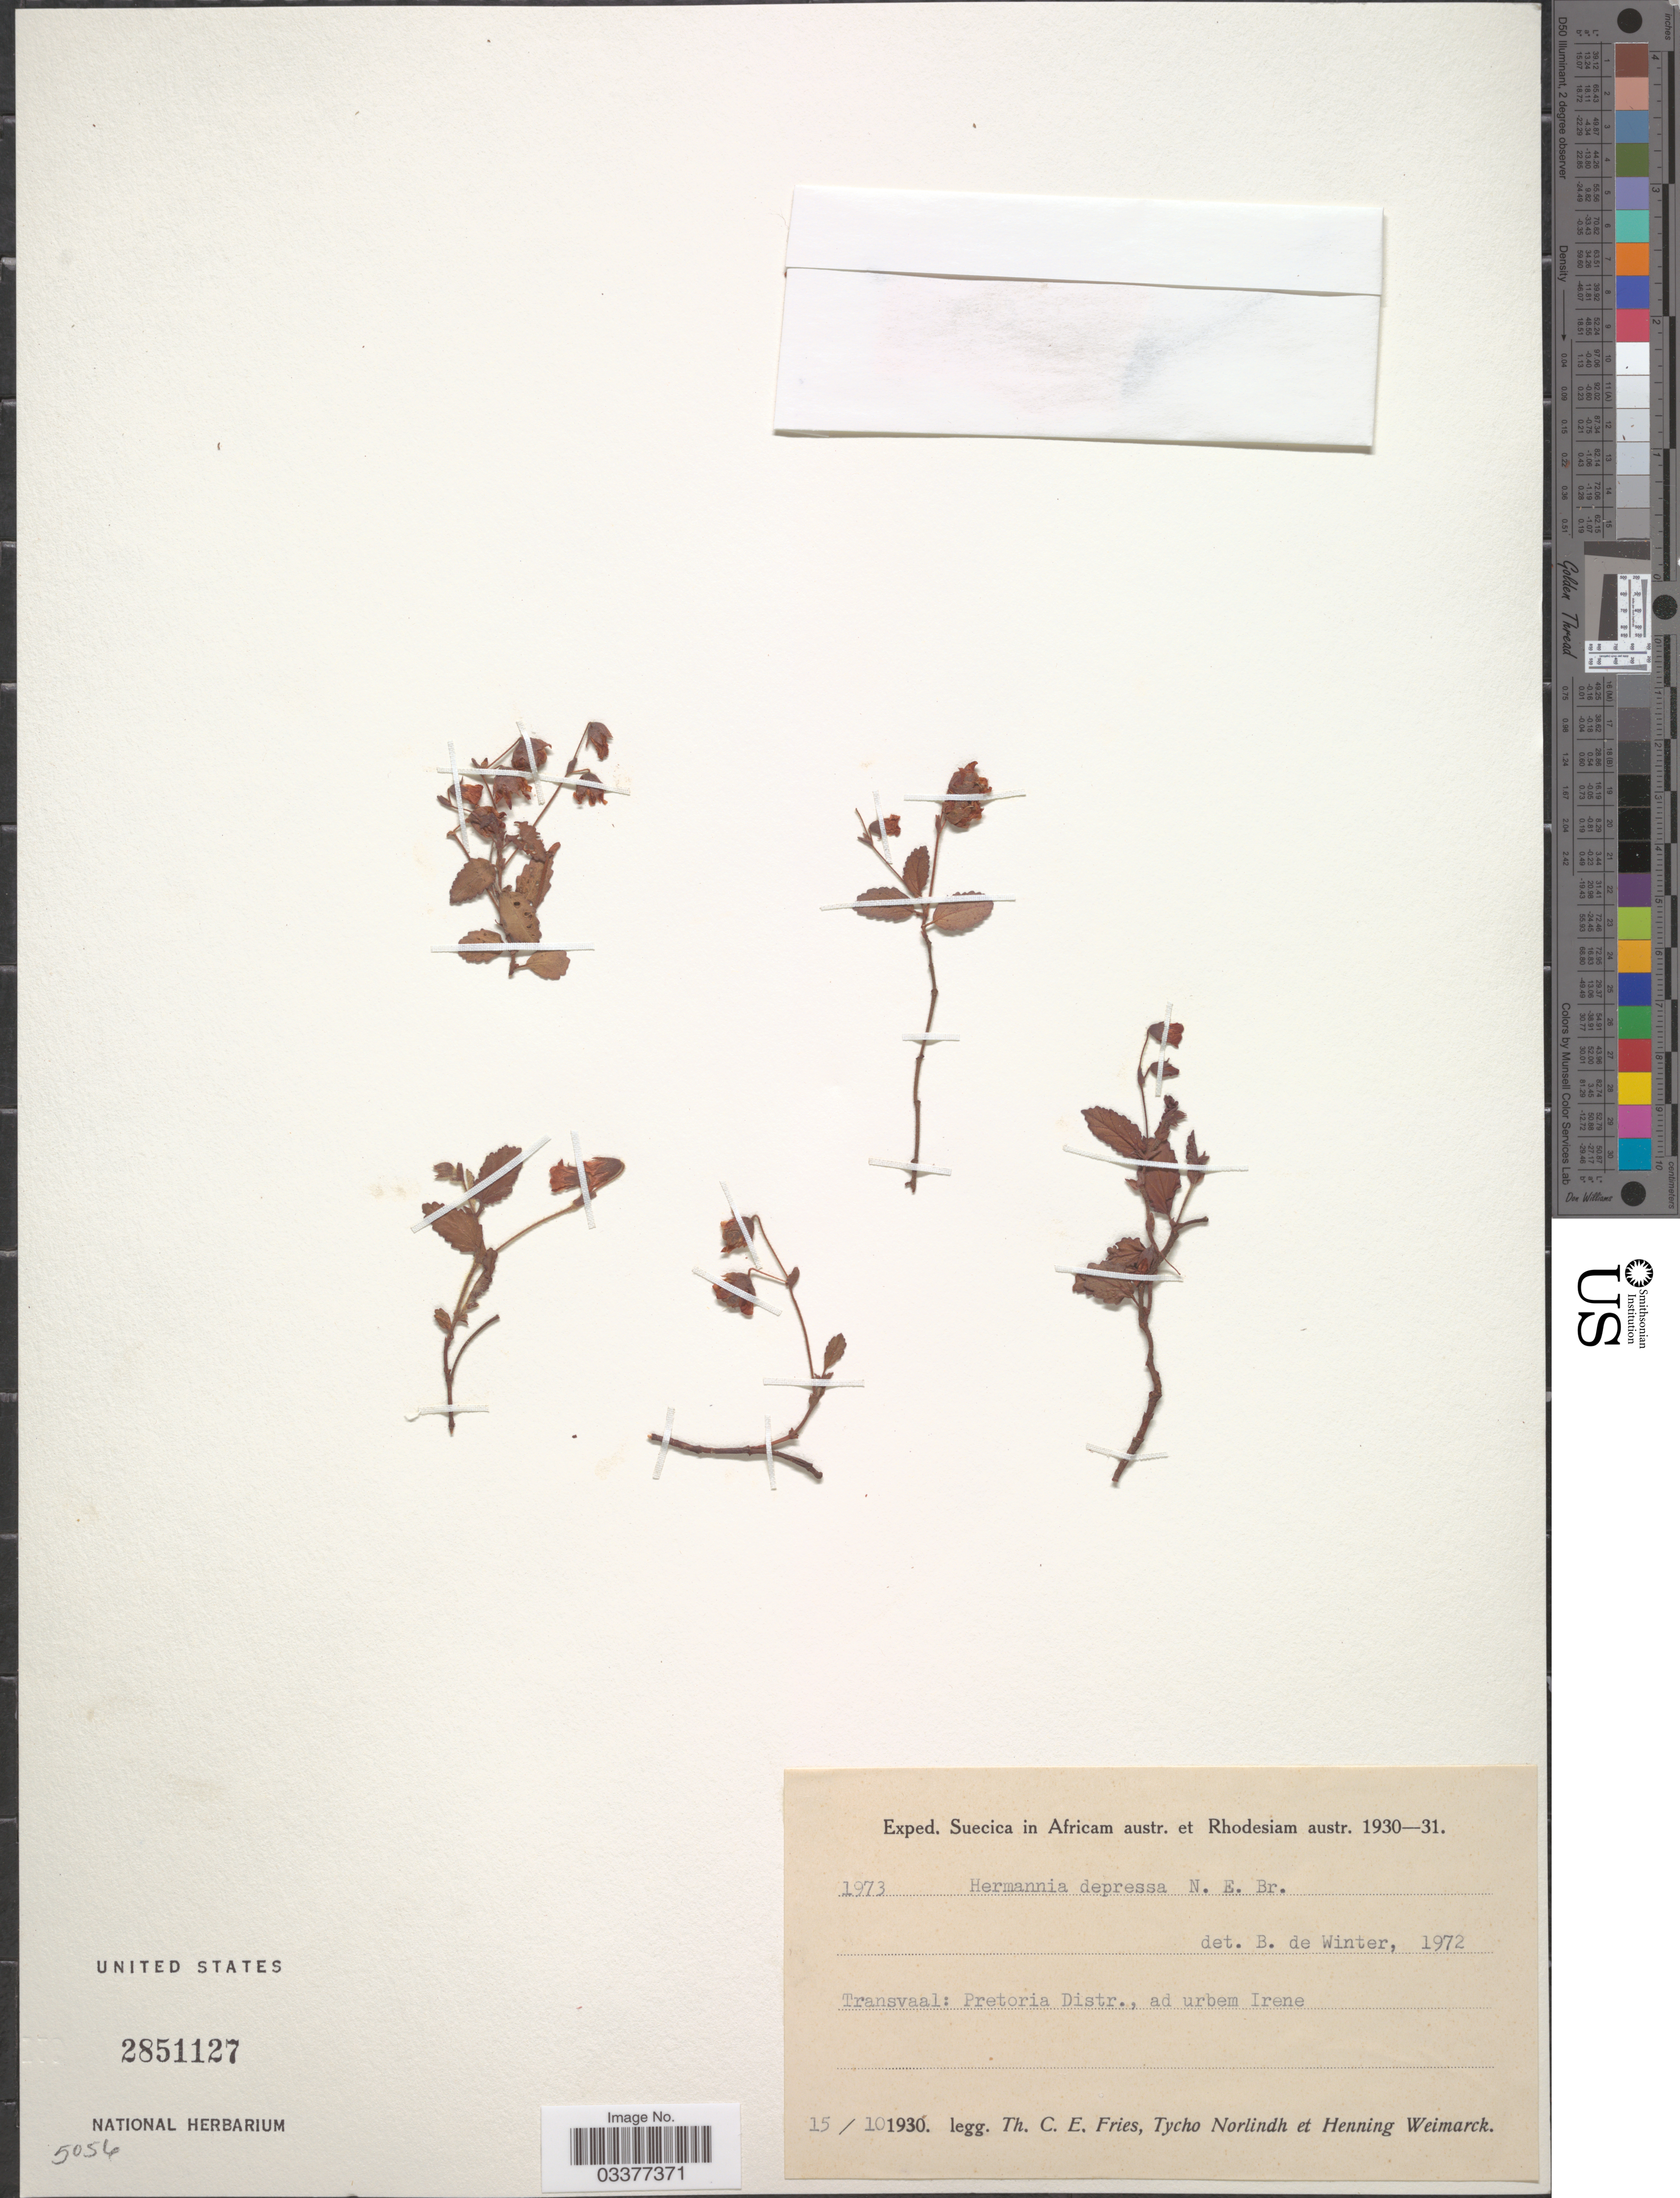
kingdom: Plantae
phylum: Tracheophyta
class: Magnoliopsida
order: Malvales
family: Malvaceae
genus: Hermannia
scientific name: Hermannia depressa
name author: N.E. Br.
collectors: T. C. E. Fries, N. T. Norlindh & H. Weimarck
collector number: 1973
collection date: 1930-10-15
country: South Africa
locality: Suecica in Africam austr. et Rhodesiam. [unsure placement] Transvaal: Pretoria Distr., ad urbem Irene.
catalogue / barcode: US 2851127